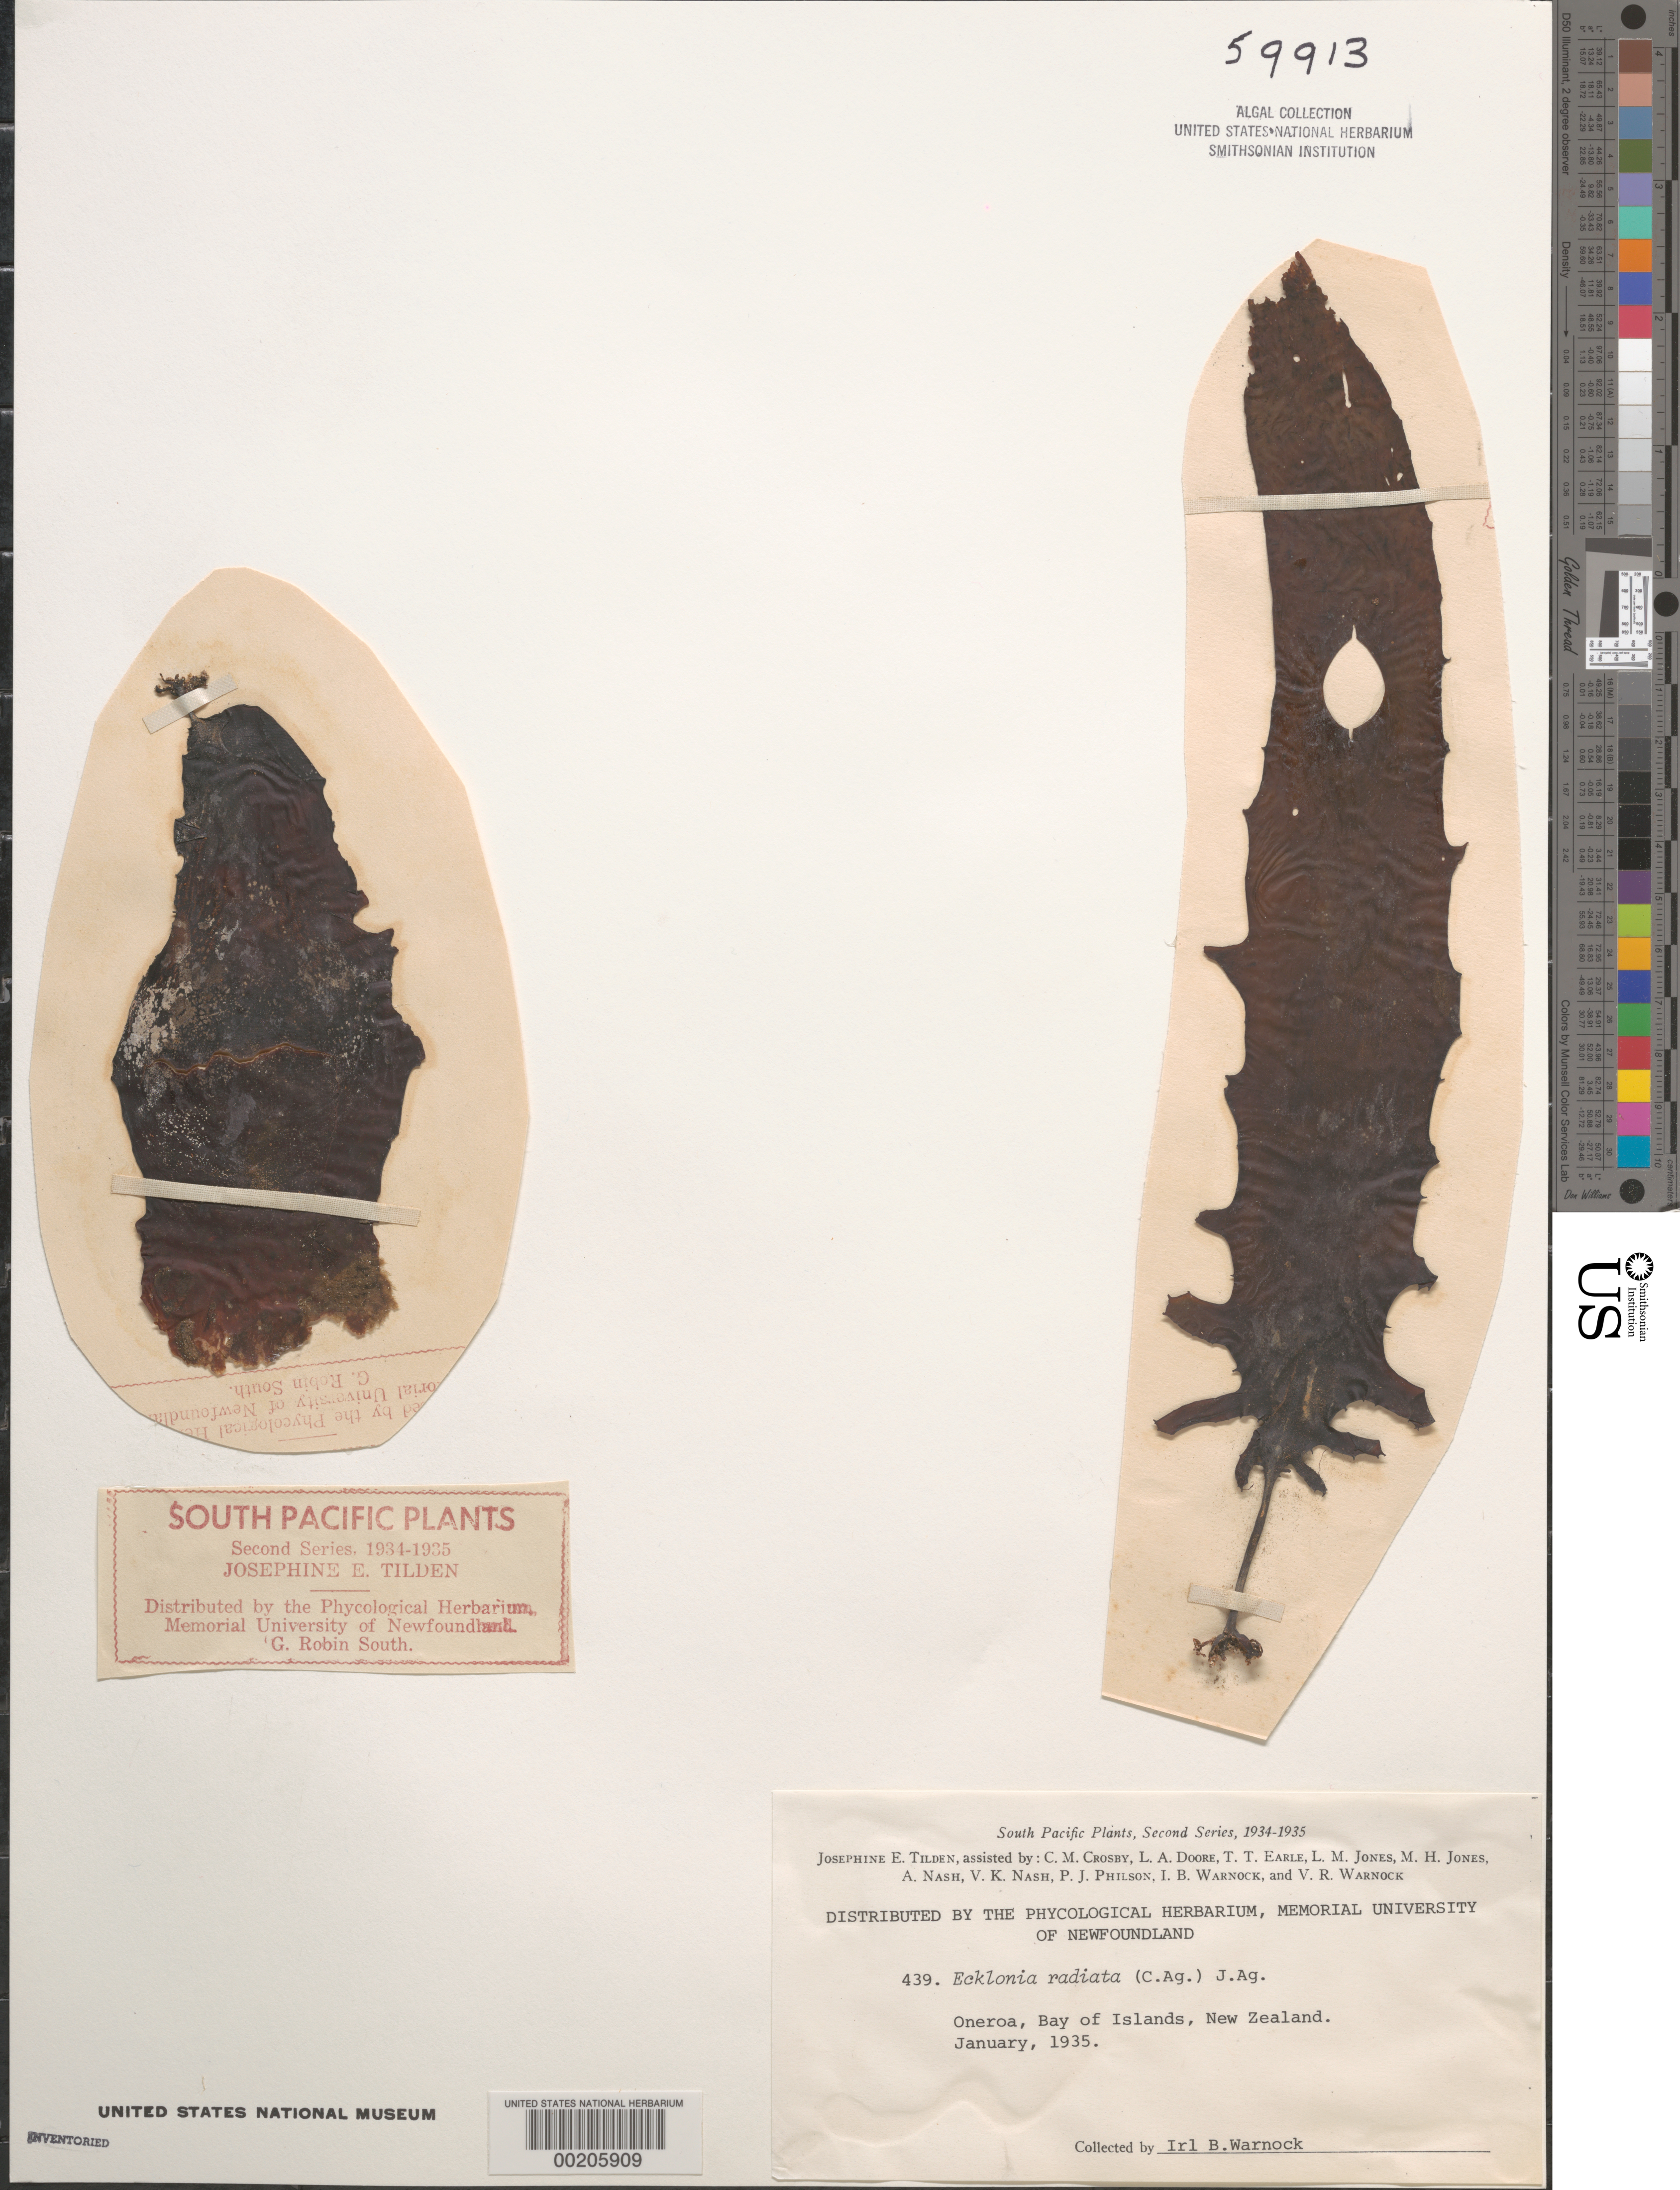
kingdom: Chromista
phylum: Ochrophyta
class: Phaeophyceae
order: Laminariales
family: Lessoniaceae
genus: Ecklonia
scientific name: Ecklonia radiata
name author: (C. Agardh) J. Agardh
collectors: I. Warnock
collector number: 439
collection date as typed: Jan 1935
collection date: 1935-01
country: New Zealand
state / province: Northland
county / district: Far North District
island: North Island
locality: Bay of Islands, Oneroa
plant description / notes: Tilden, South Pacific Plants, Second Series, 1934-1935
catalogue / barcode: US 59913